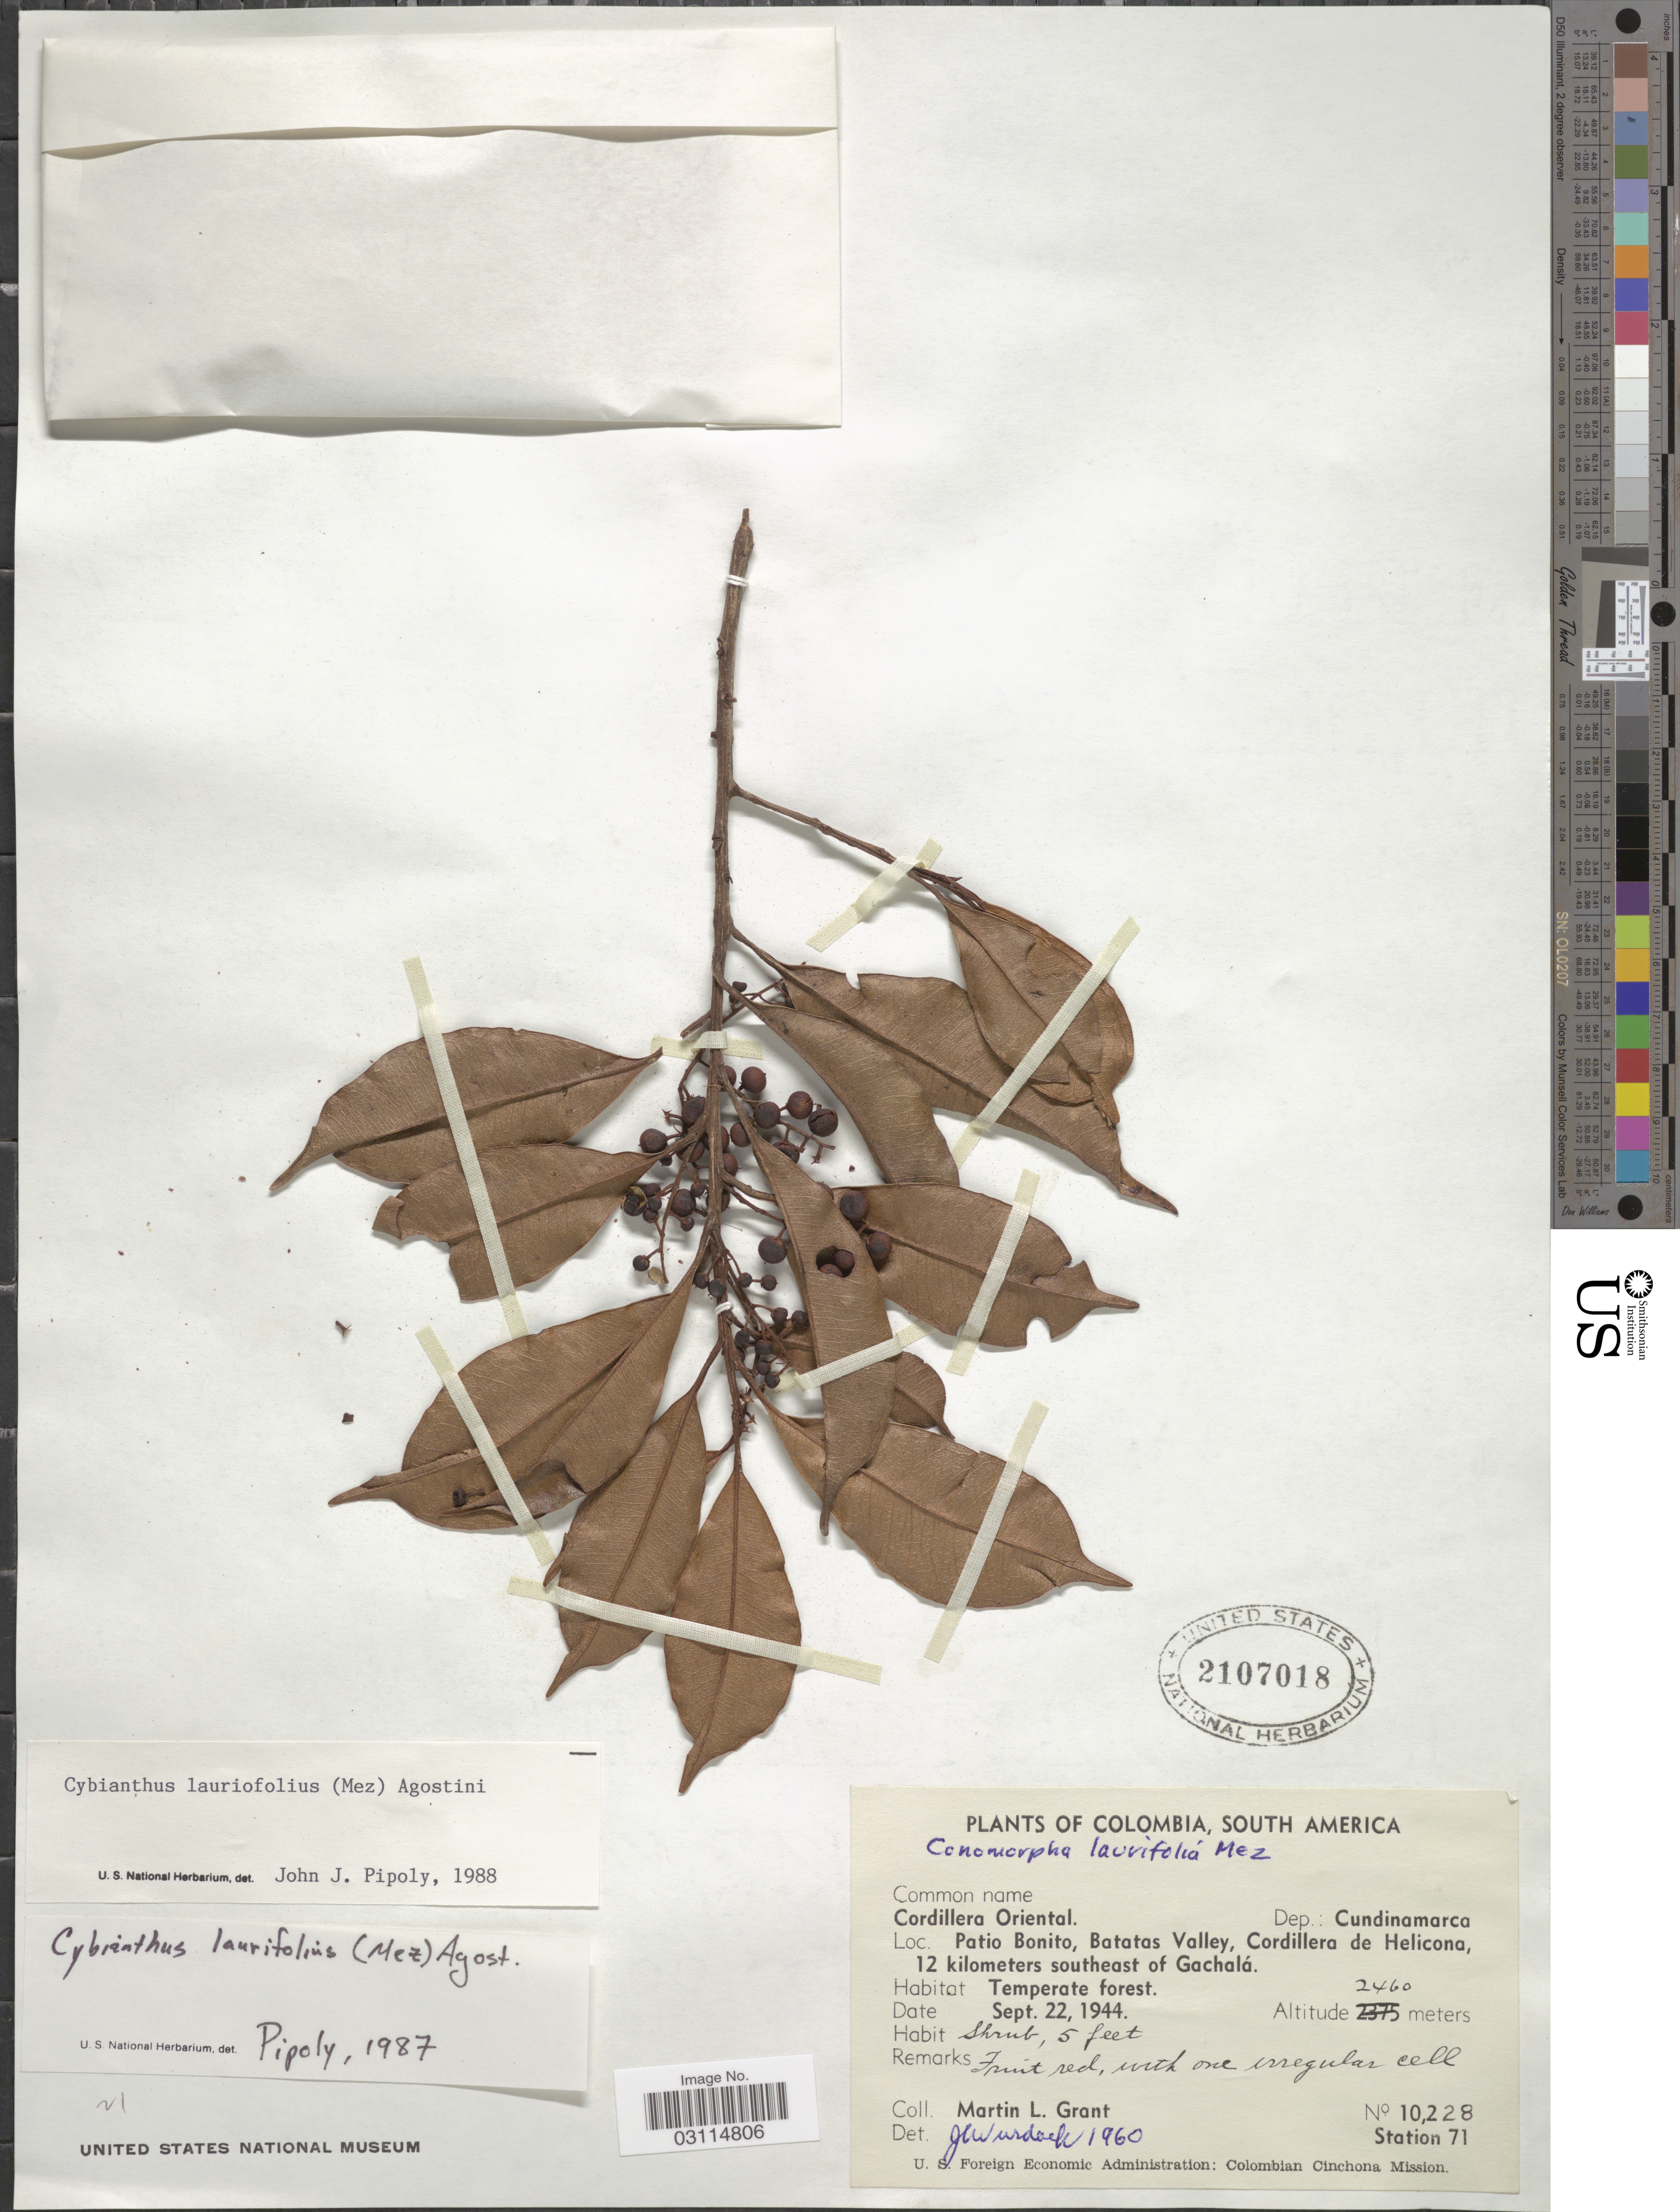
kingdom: Plantae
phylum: Tracheophyta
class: Magnoliopsida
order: Ericales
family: Primulaceae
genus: Cybianthus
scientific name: Cybianthus laurifolius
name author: (Mez) G. Agostini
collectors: M. L. Grant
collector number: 10228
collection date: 1944-09-22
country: Colombia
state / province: Cundinamarca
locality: Cordillera Oriental. Dep.: Cundinamarca. Patio Bonito, Batatas Valley, Cordillera de Helicona, 12 kilometers southeast of Gachalá.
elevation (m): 2460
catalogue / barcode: US 2107018